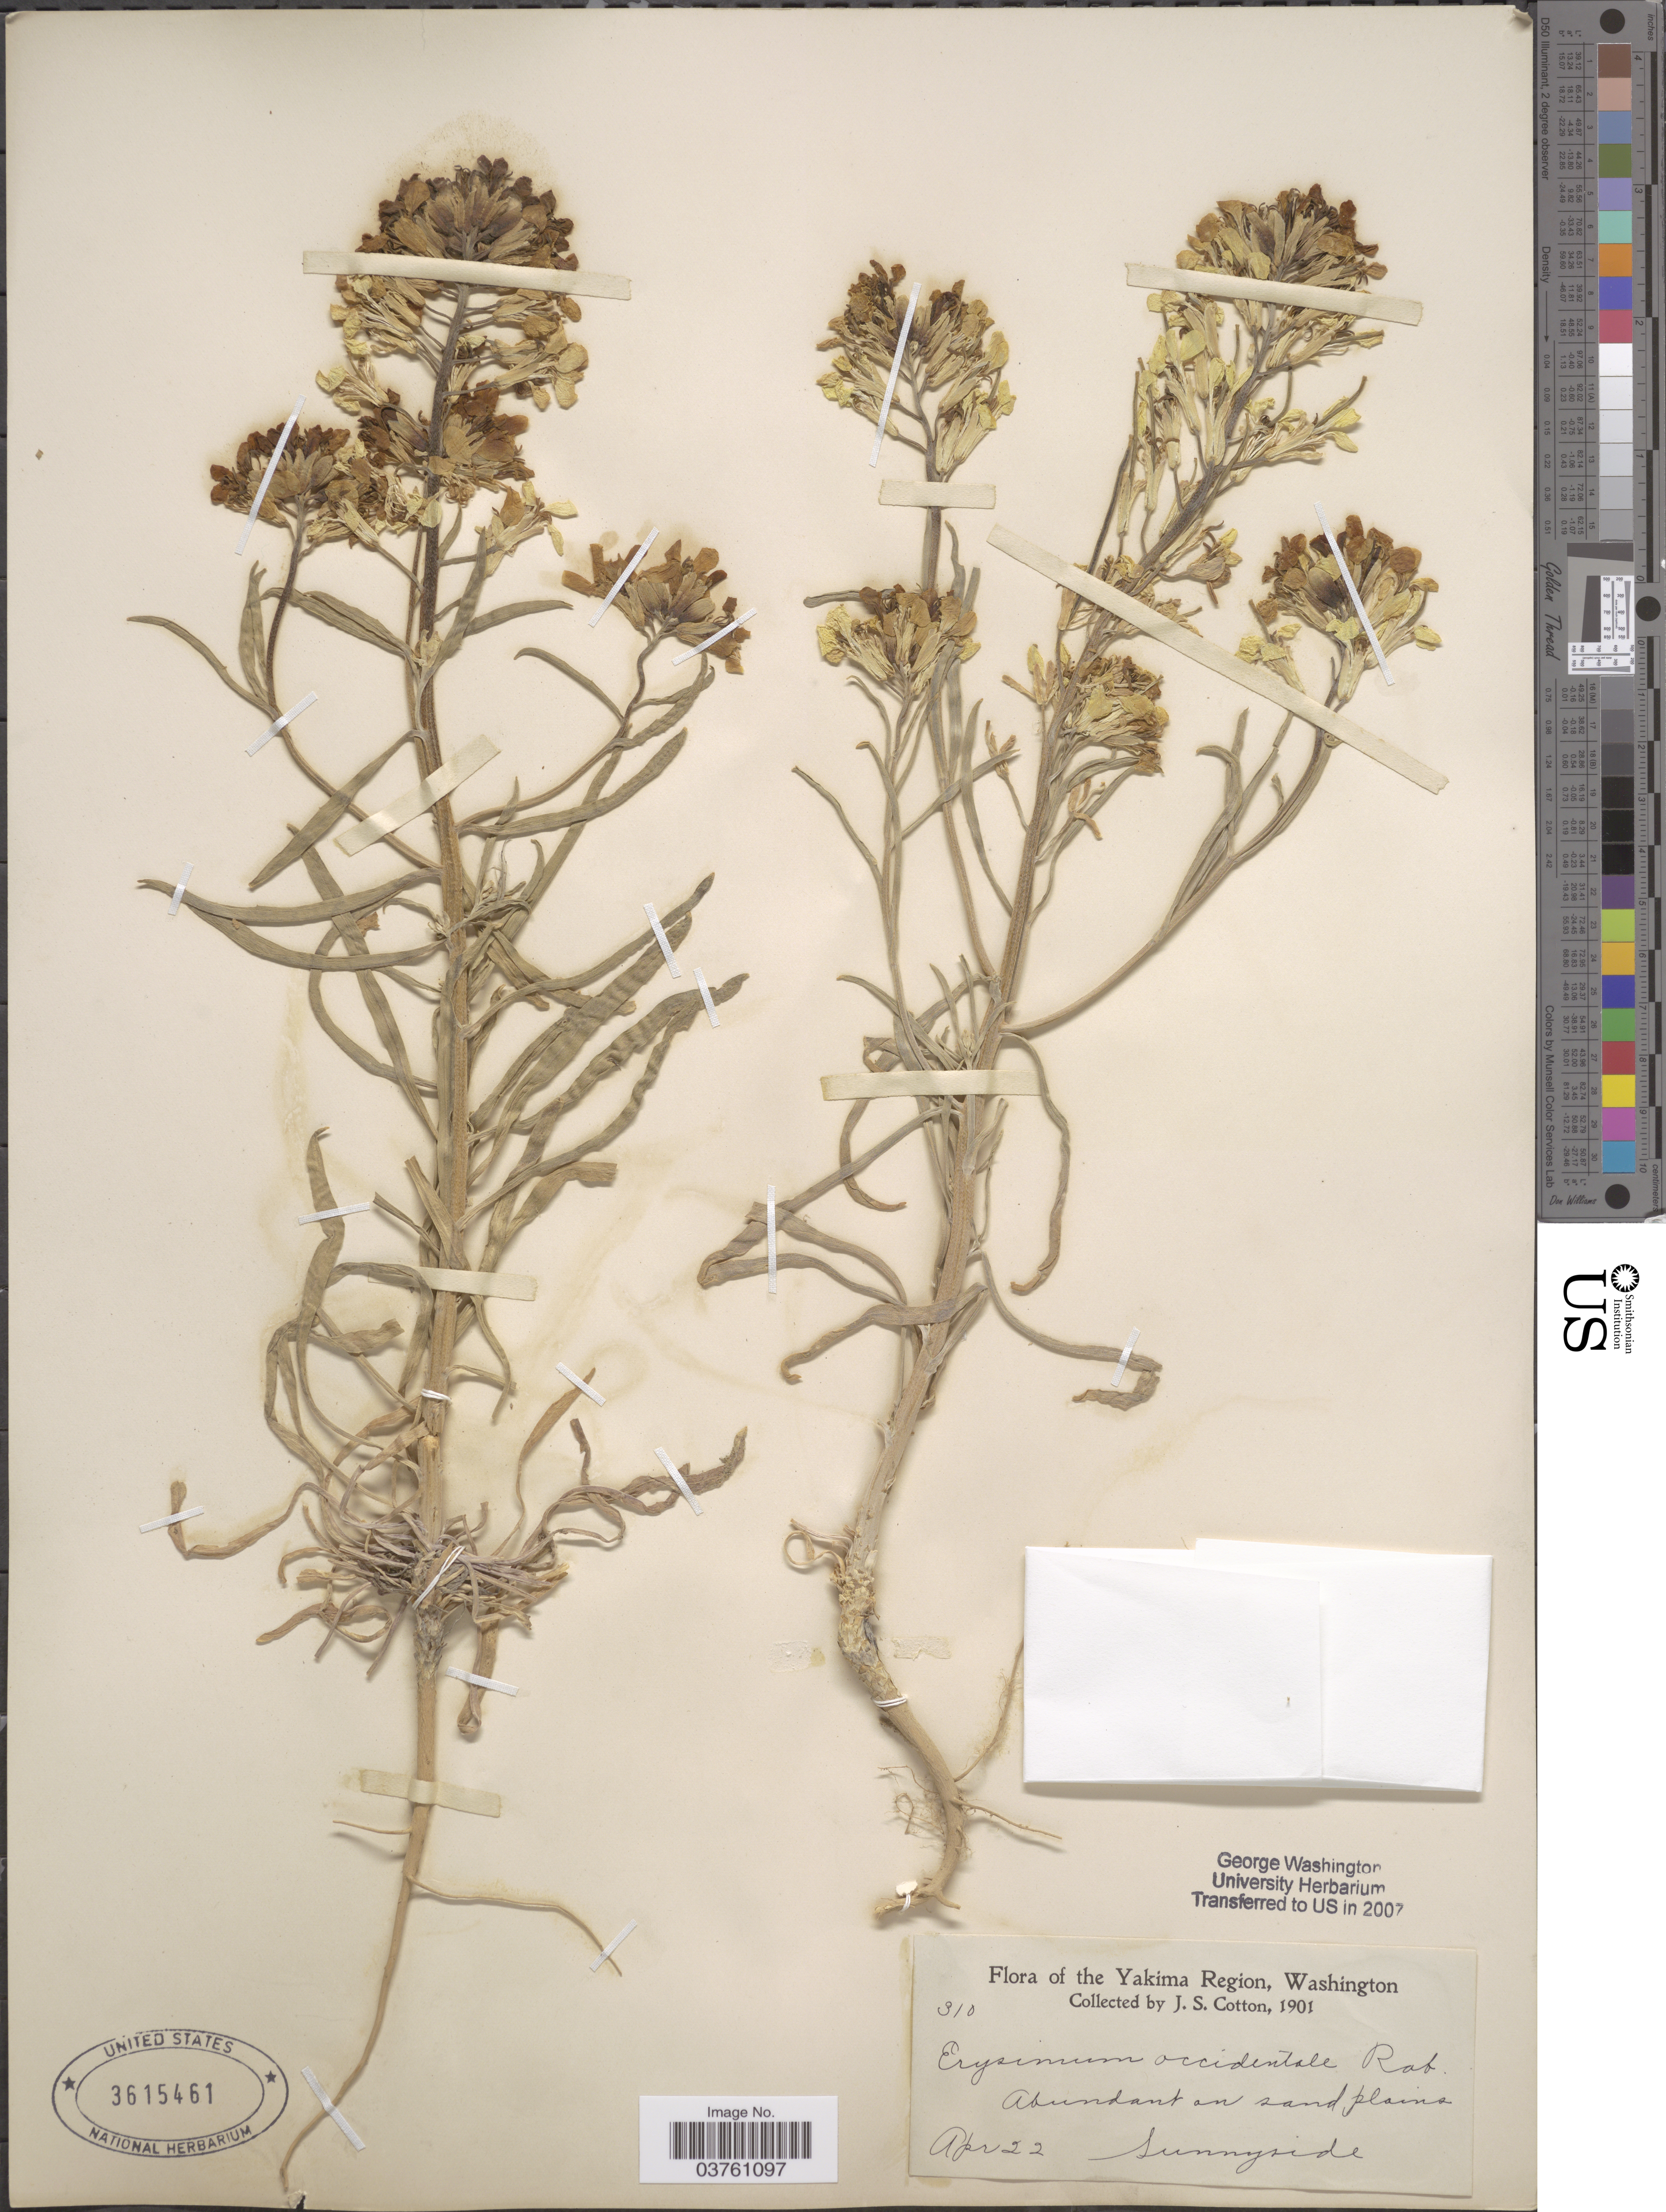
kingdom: Plantae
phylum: Tracheophyta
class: Magnoliopsida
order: Brassicales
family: Brassicaceae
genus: Erysimum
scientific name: Erysimum occidentale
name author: (S. Watson) B.L. Rob.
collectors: J. S. Cotton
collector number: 310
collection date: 1901-04-22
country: United States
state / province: Washington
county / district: Yakima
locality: The Yakima Region. Sunnyside.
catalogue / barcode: US 3615461